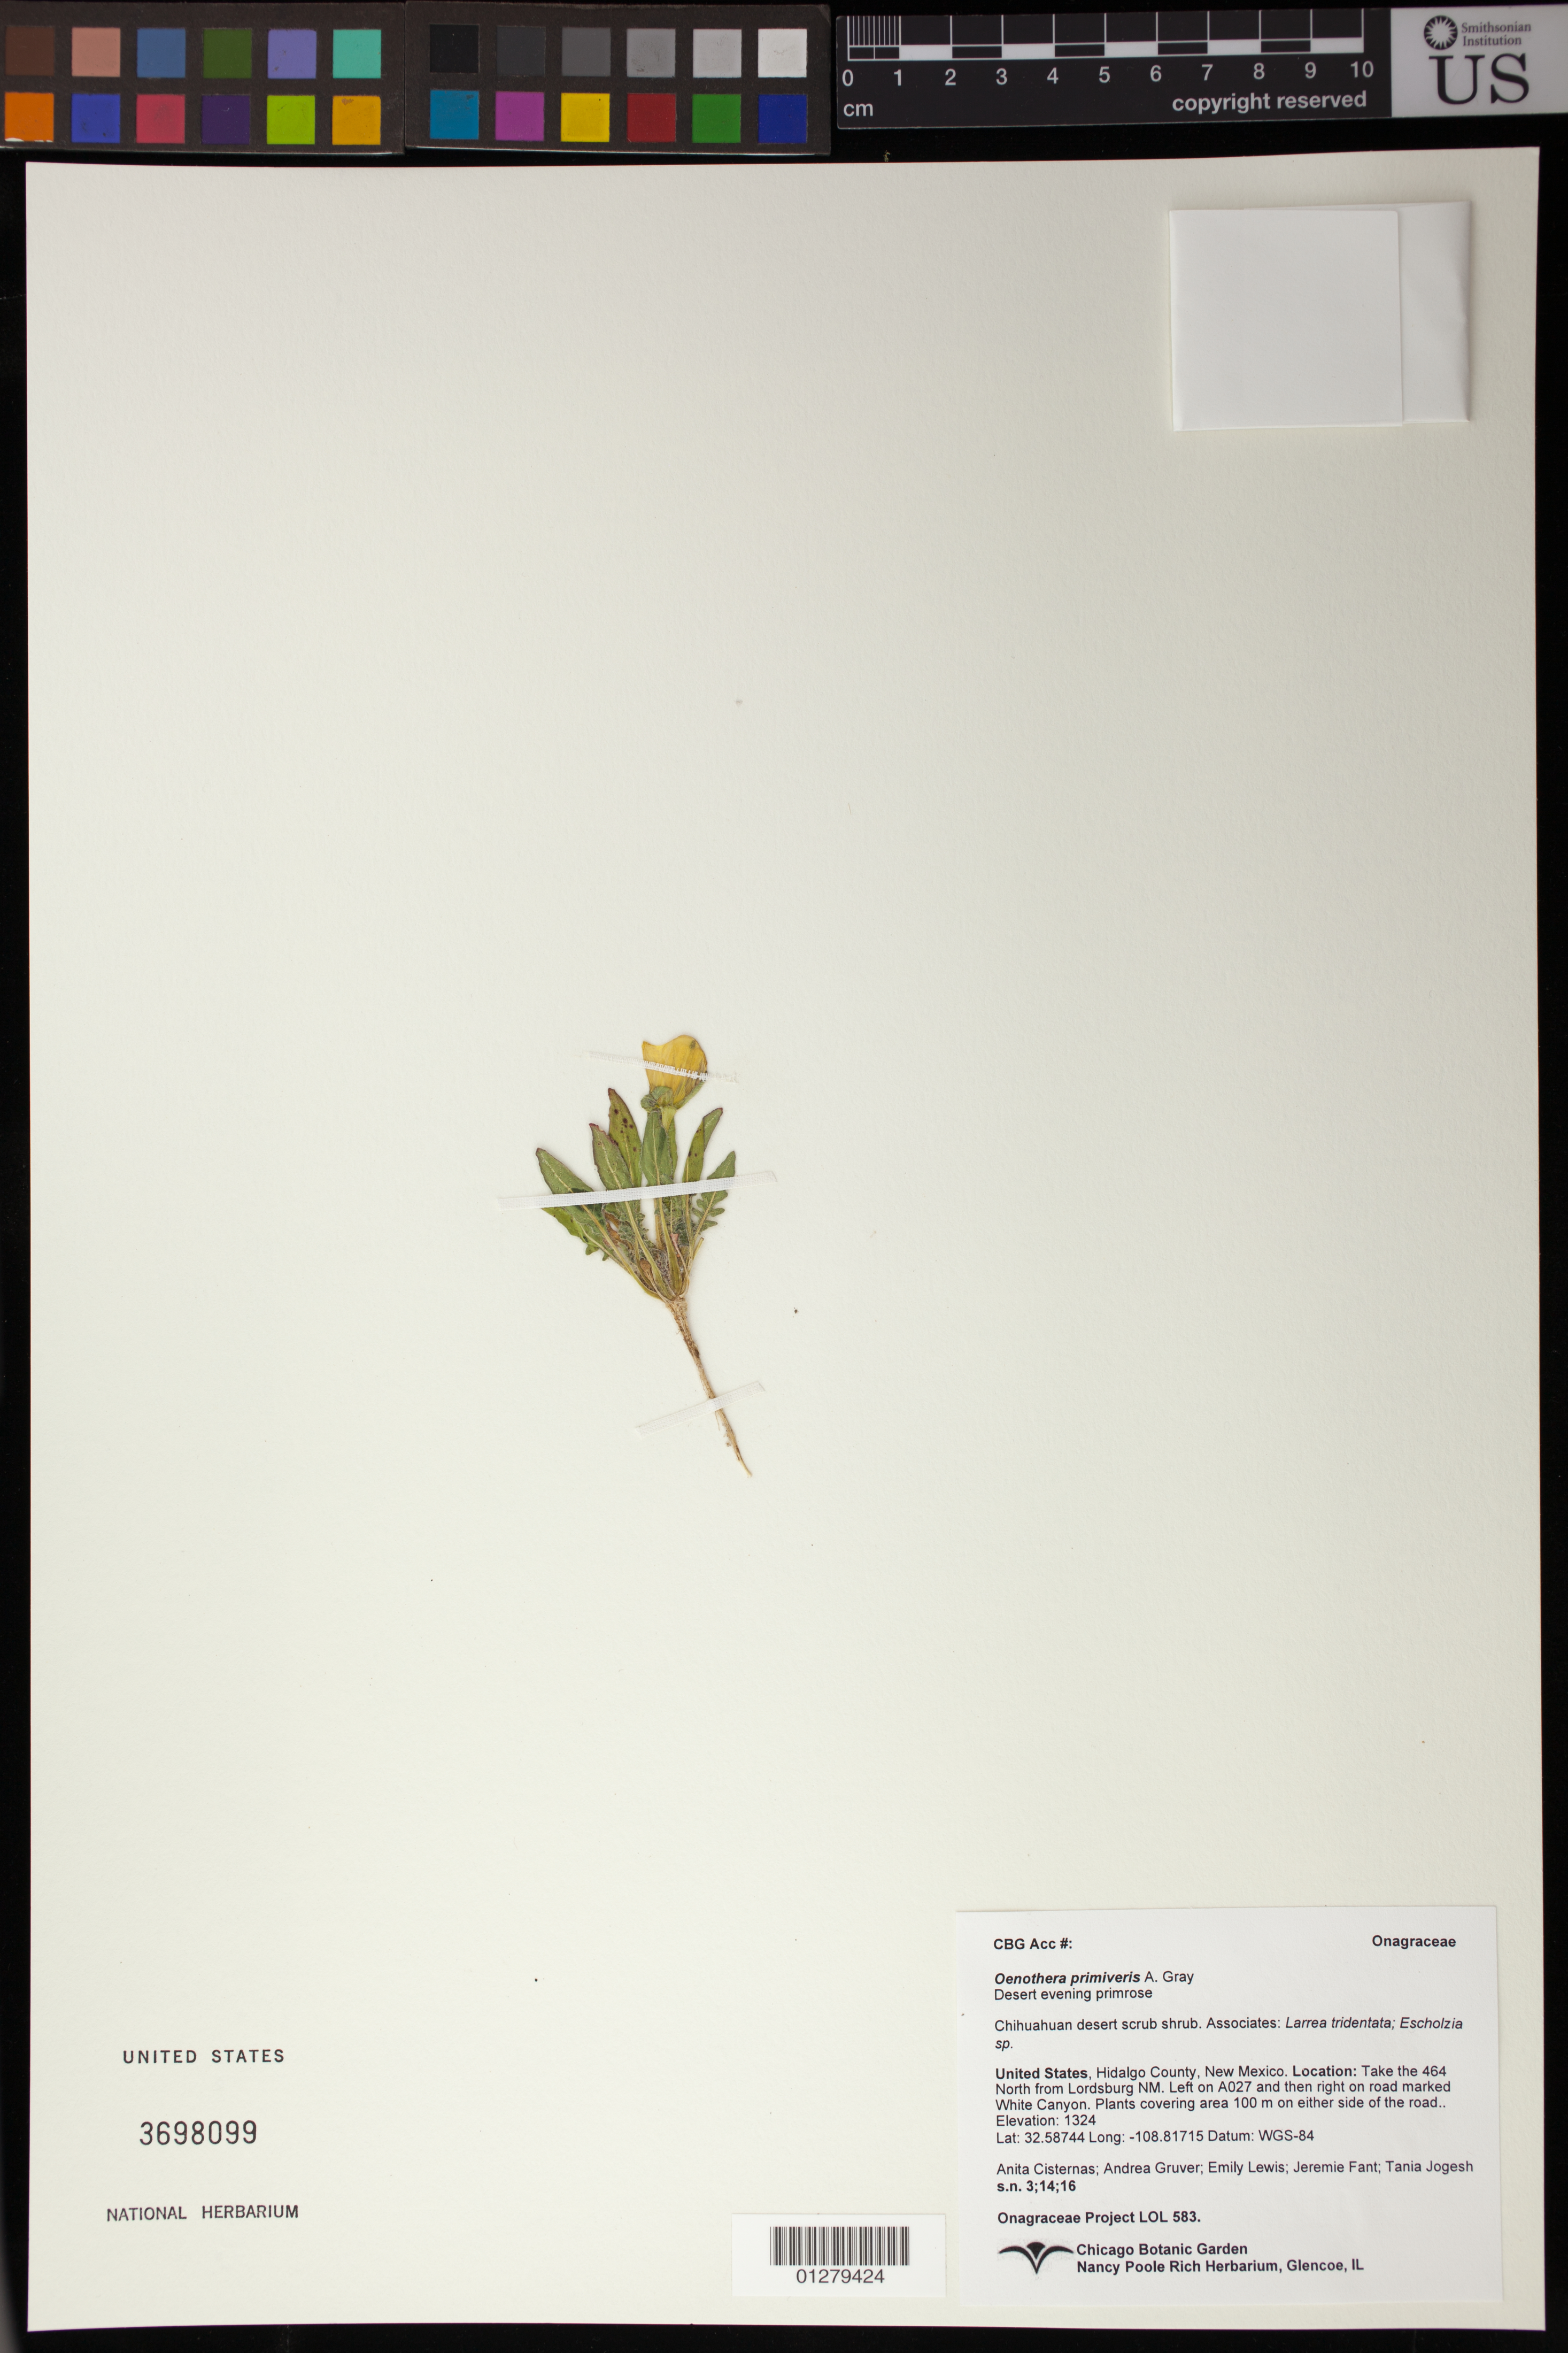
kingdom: Plantae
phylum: Tracheophyta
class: Magnoliopsida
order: Myrtales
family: Onagraceae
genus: Oenothera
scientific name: Oenothera primiveris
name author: A. Gray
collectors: A. Gruver, A. Cisternas, E. Lewis, J. Fant & T. Jogesh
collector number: LOL 583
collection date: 2016-03-14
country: United States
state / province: New Mexico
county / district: Hidalgo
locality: Take 464 north from Lordsburg, NM, left on A027 and then right on road marked White Canyon, plants covering area 100 m on eithe rside of the road.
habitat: Chihuahuan desert habitat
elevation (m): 1324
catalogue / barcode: US 3698099